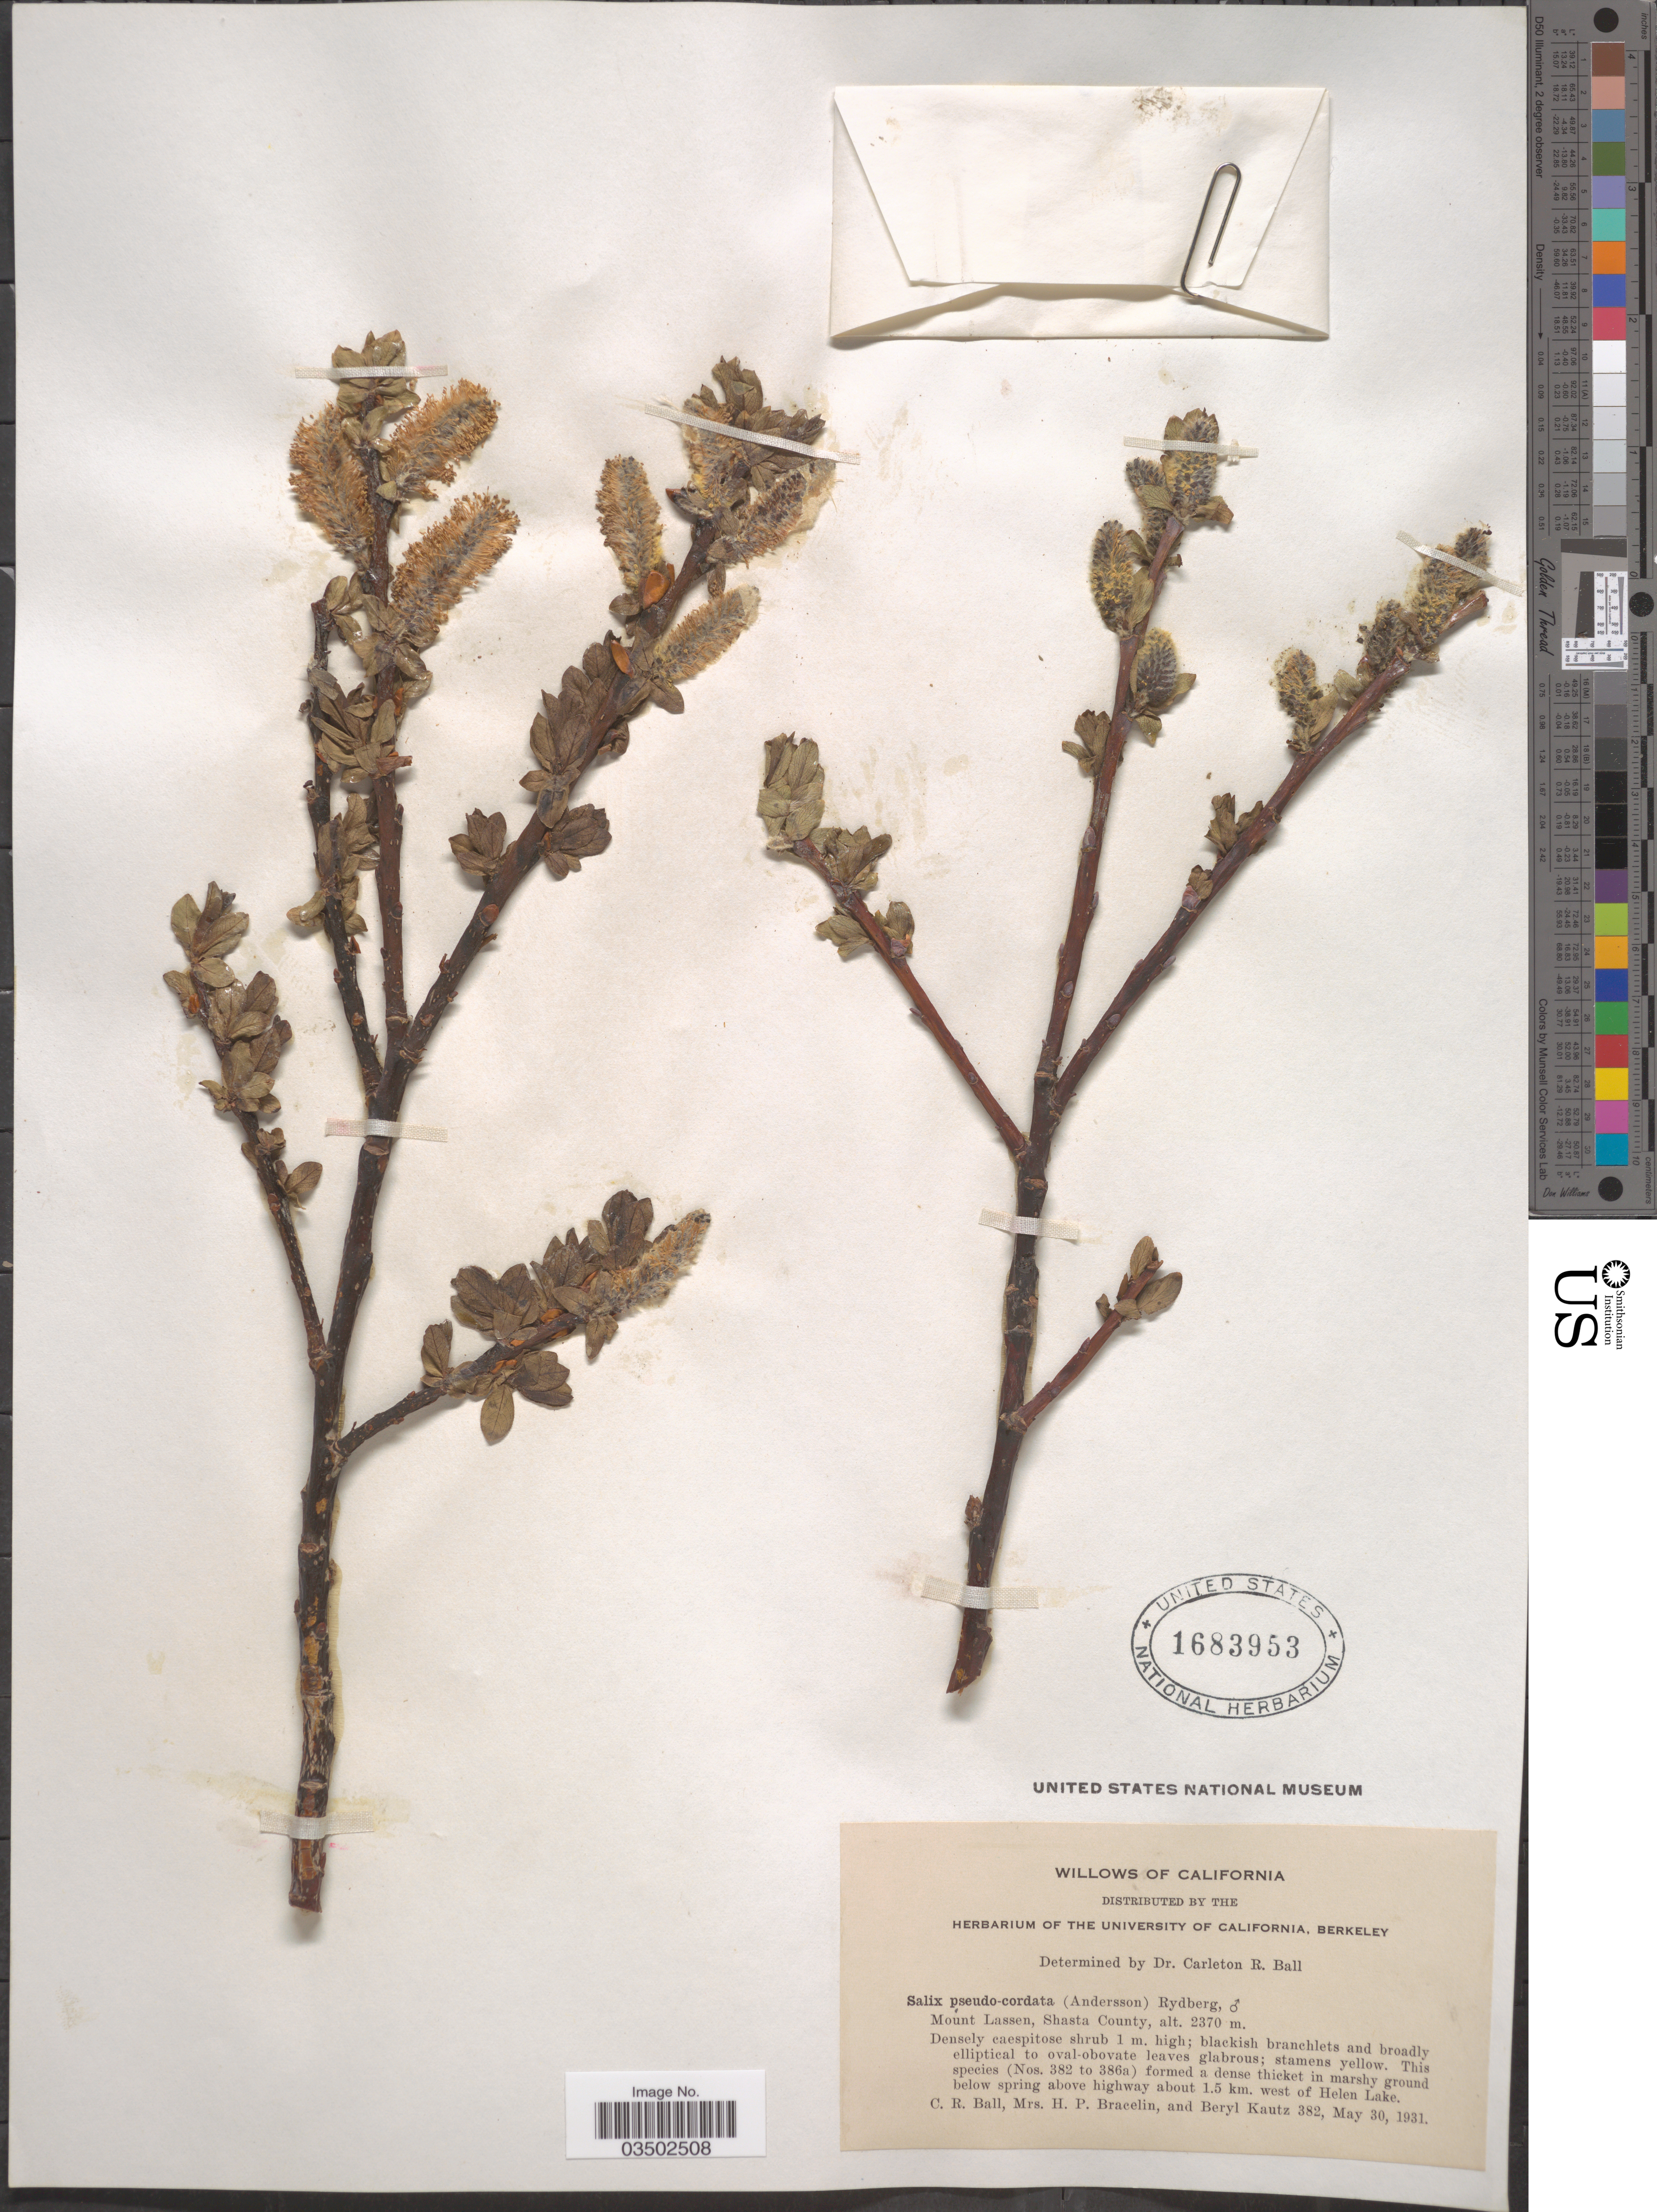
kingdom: Plantae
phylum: Tracheophyta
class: Magnoliopsida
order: Malpighiales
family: Salicaceae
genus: Salix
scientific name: Salix pseudocordata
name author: (Andersson) Andersson ex Rydb.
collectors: C. R. Ball, H. Bracelin & B. Kautz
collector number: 382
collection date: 1931-05-30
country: United States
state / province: California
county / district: Shasta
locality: Mount Lassen, Shasta County. Below spring above highway about 1.5 km. west of Helen Lake.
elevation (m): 2370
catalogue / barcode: US 1683953